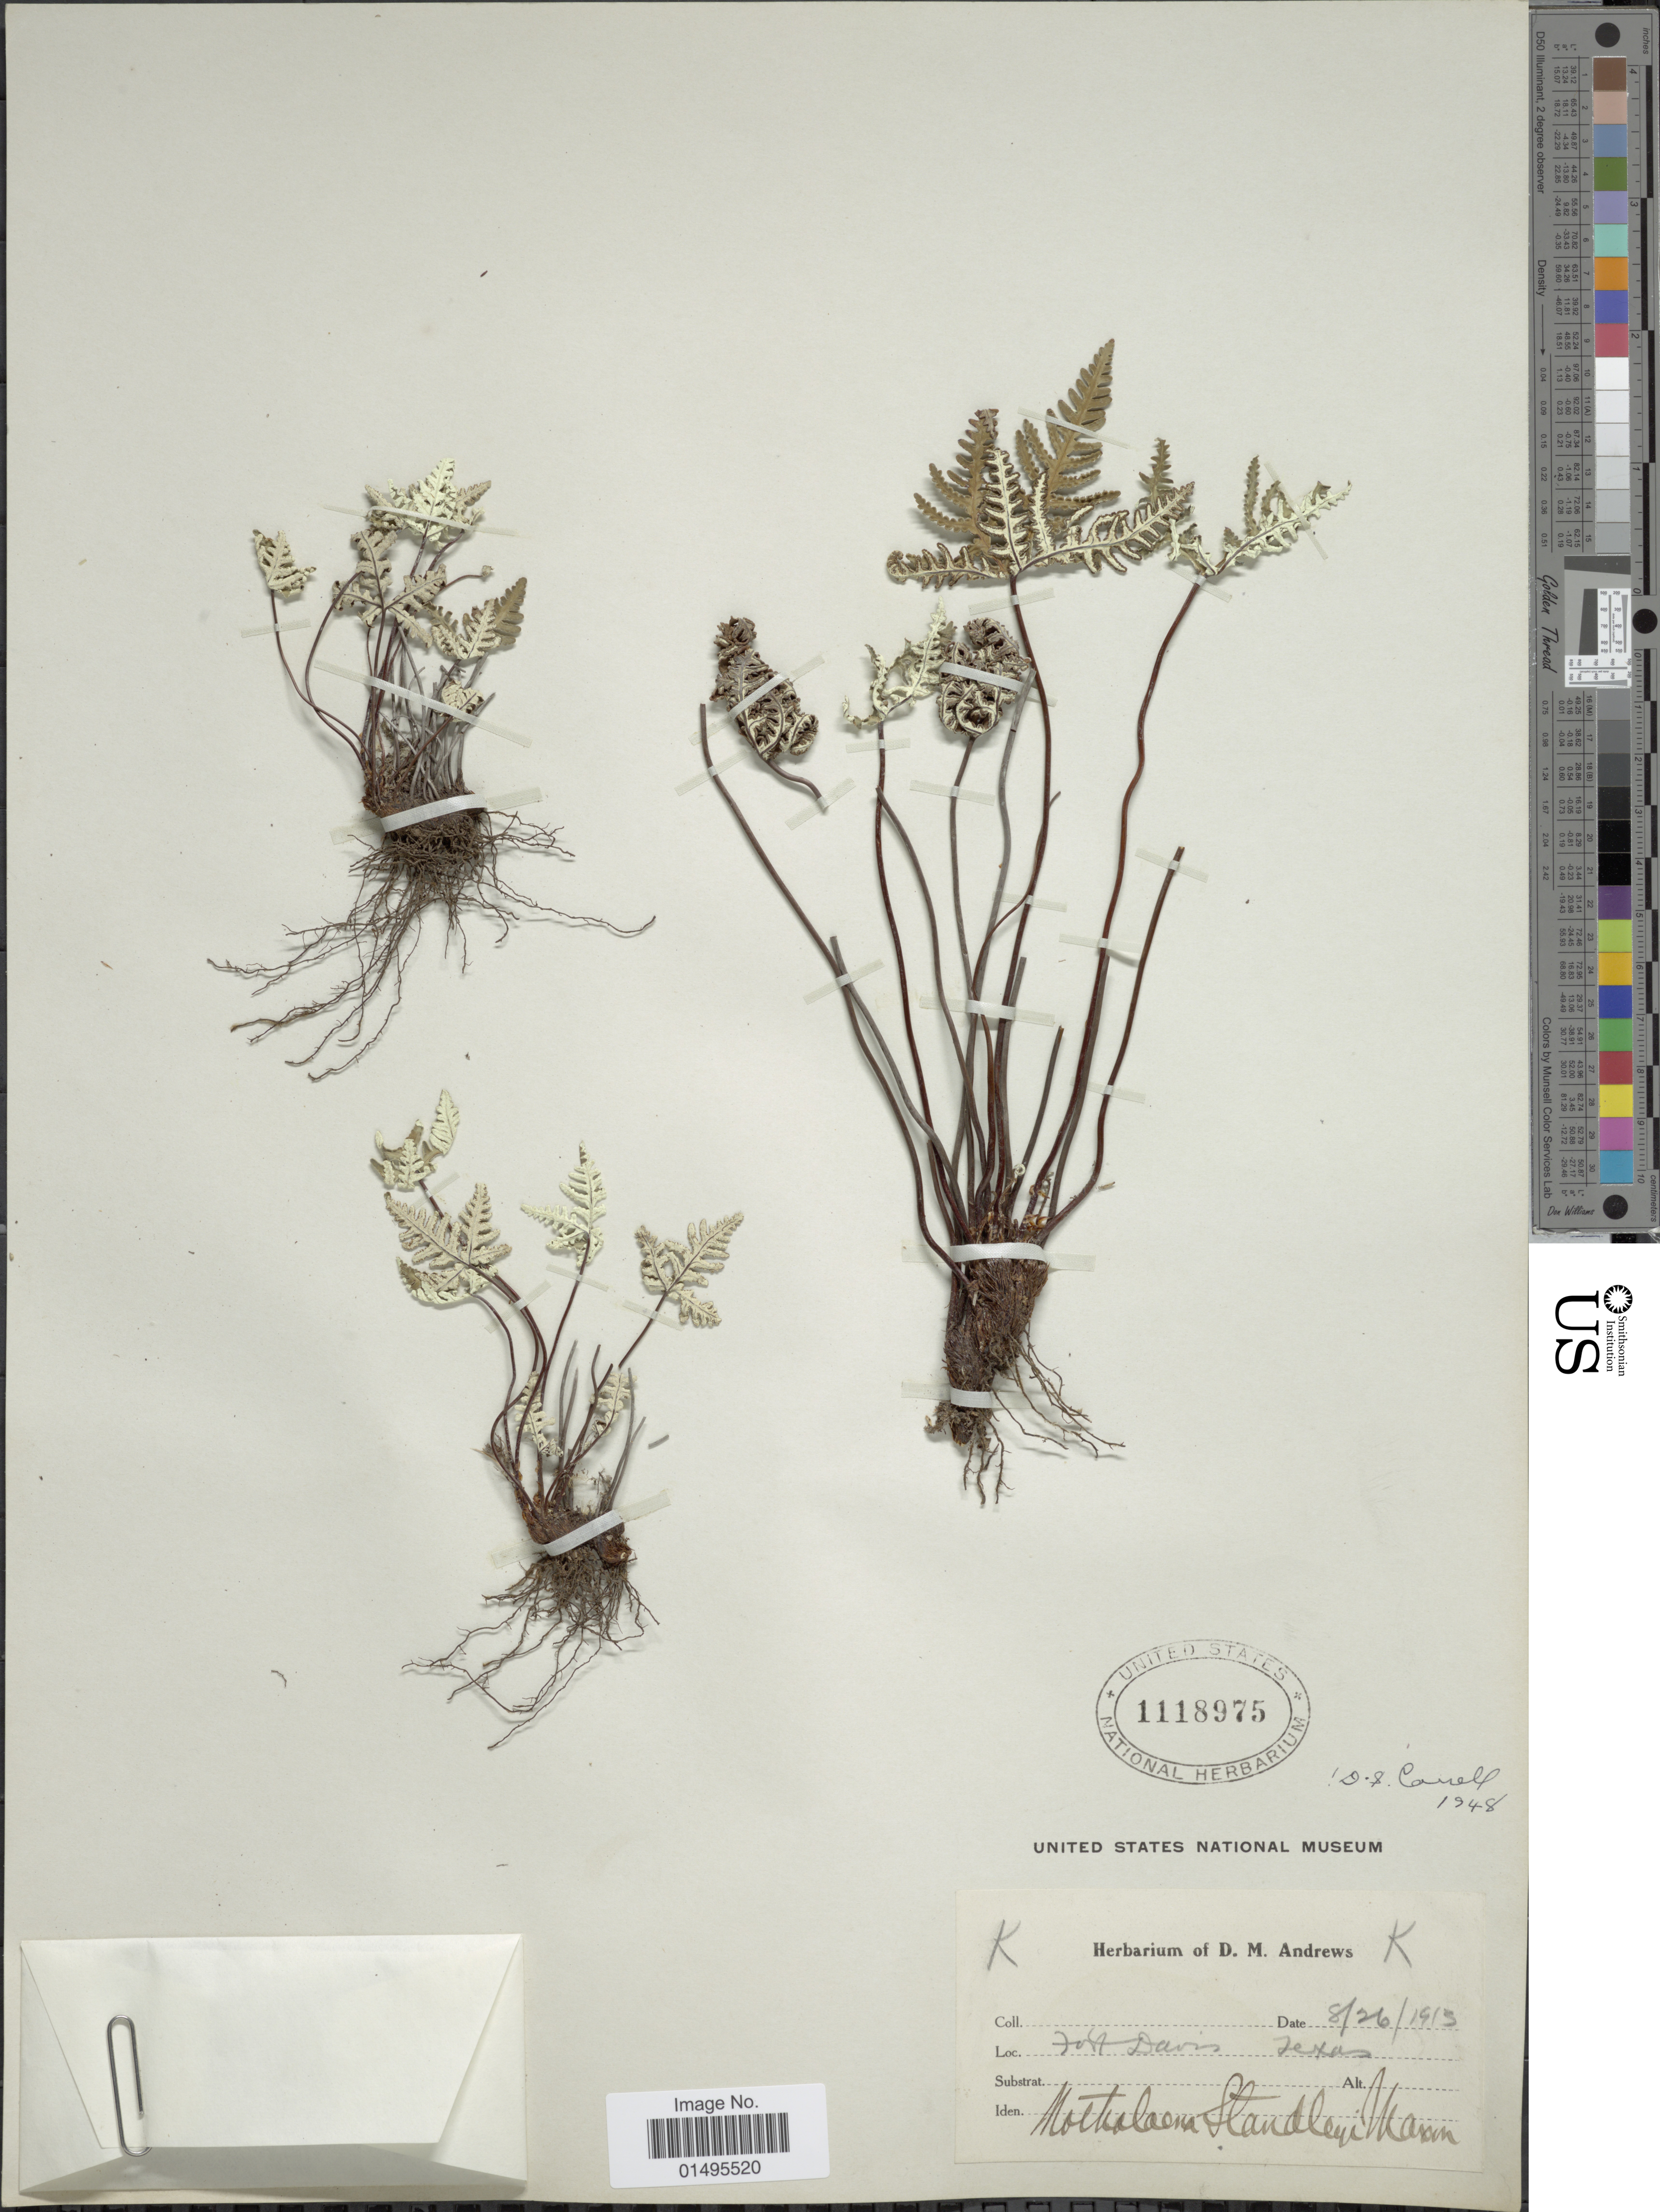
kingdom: Plantae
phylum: Tracheophyta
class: Polypodiopsida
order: Polypodiales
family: Pteridaceae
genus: Notholaena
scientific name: Notholaena standleyi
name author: Maxon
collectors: ex herb. D. M. Andrews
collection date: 1913-08-26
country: United States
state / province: Texas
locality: Mt. Davis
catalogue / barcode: US 1118975